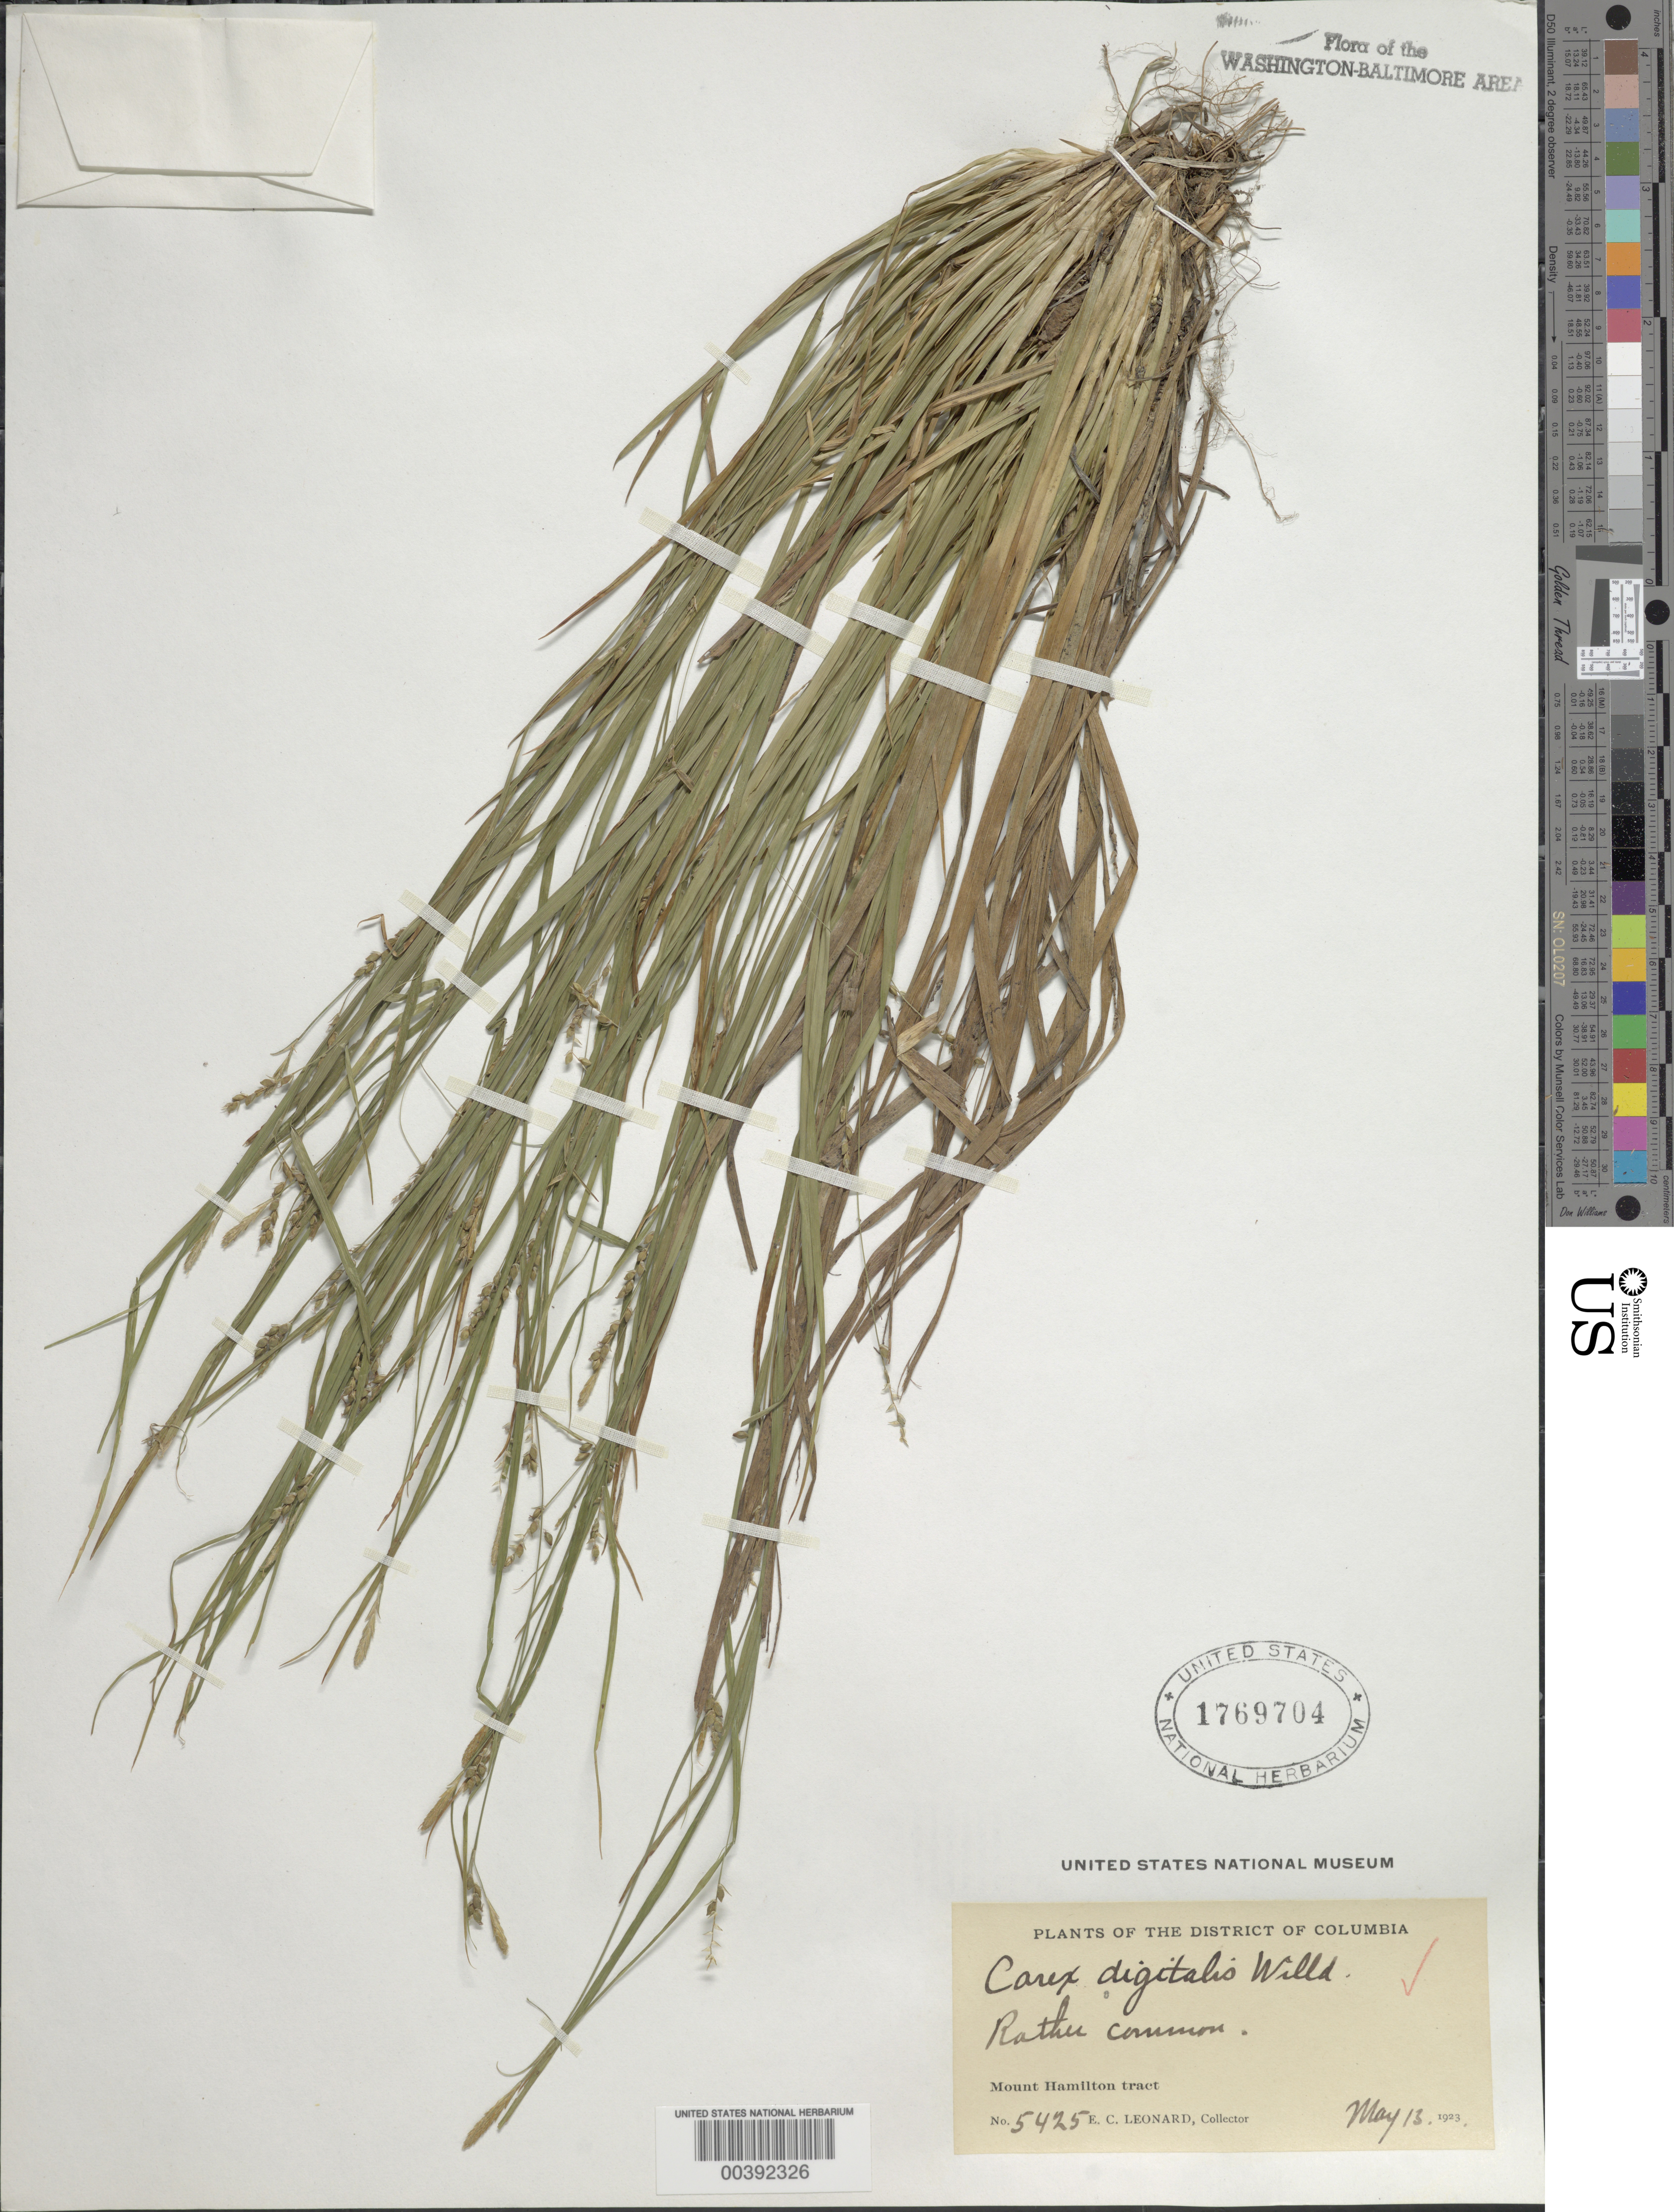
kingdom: Plantae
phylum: Tracheophyta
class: Liliopsida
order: Poales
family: Cyperaceae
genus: Carex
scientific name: Carex digitalis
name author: Willd.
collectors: E. C. Leonard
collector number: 5425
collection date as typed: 13 May 1923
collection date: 1923-05-13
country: United States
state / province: District of Columbia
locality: Mount Hamilton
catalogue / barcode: US 1769704